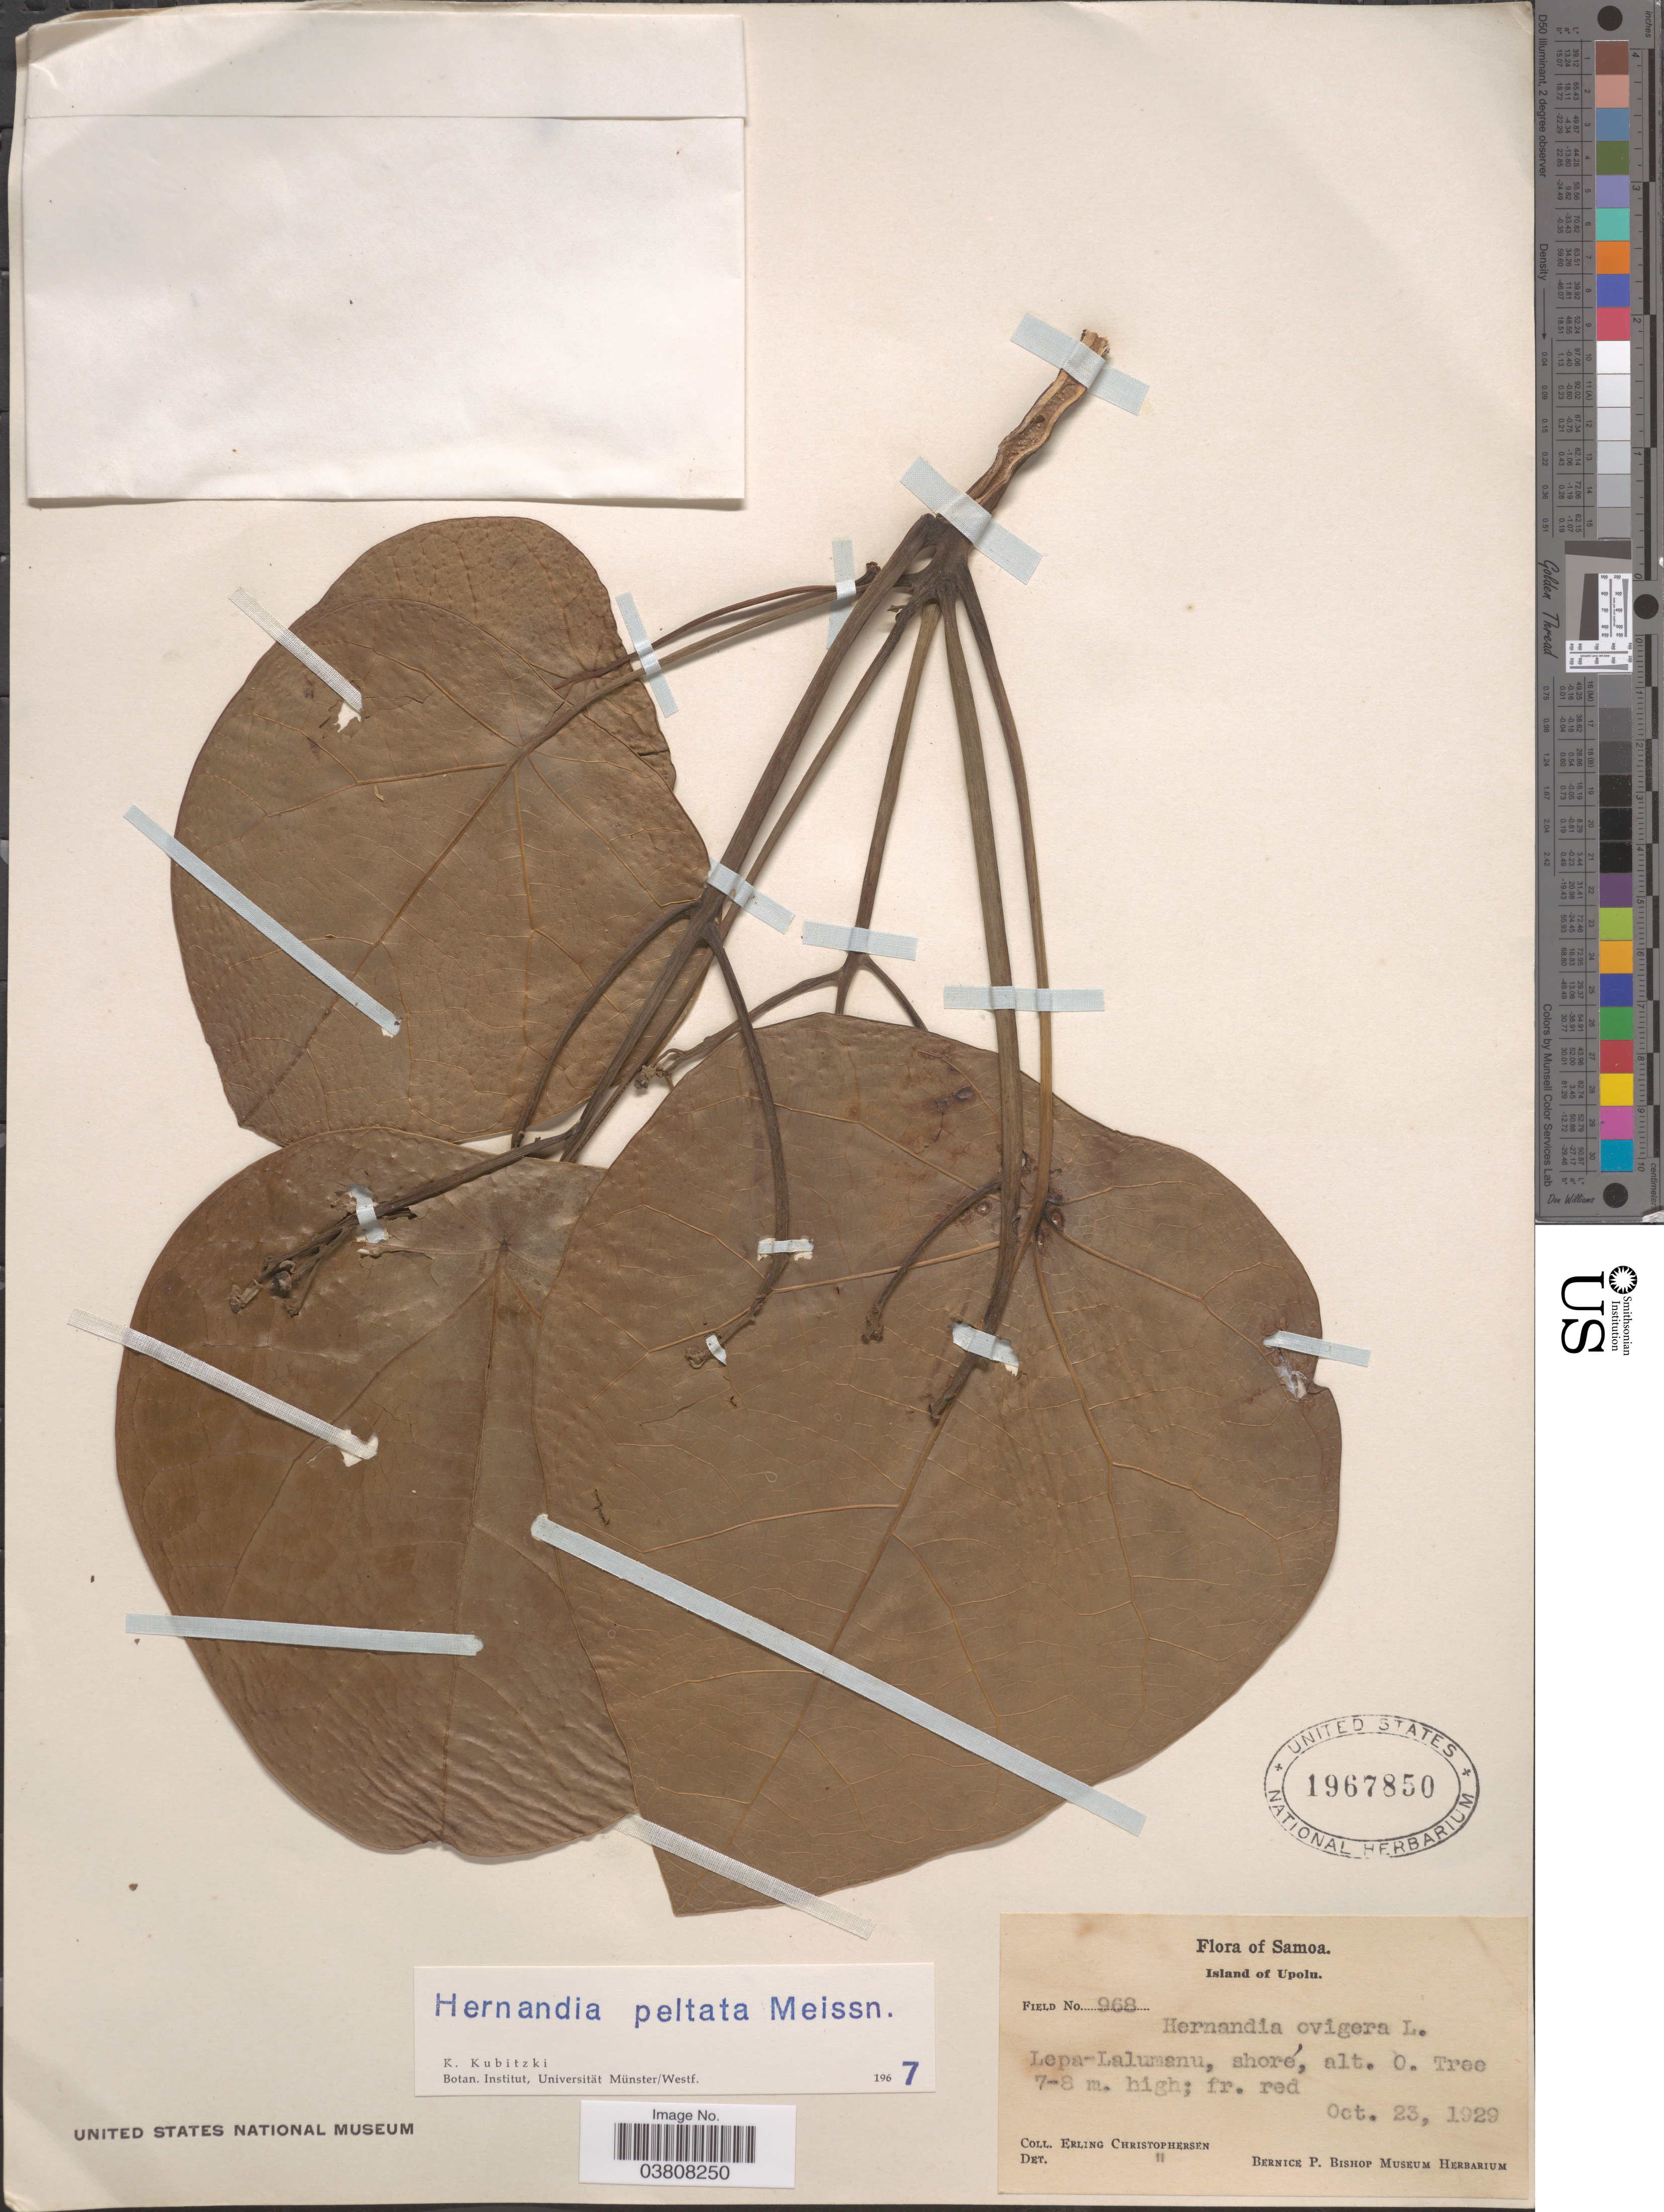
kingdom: Plantae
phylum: Tracheophyta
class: Magnoliopsida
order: Laurales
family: Hernandiaceae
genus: Hernandia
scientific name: Hernandia nymphaeifolia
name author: (C. Presl) Kubitzki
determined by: Strong, Mark T., (BOT), Smithsonian Institution - National Museum of Natural History (UNITED STATES)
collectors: E. Christophersen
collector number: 968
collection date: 1929-10-23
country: Samoa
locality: Samoa. Island of Upolu. Lepa-Lalumanu, shore.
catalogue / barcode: US 1967850